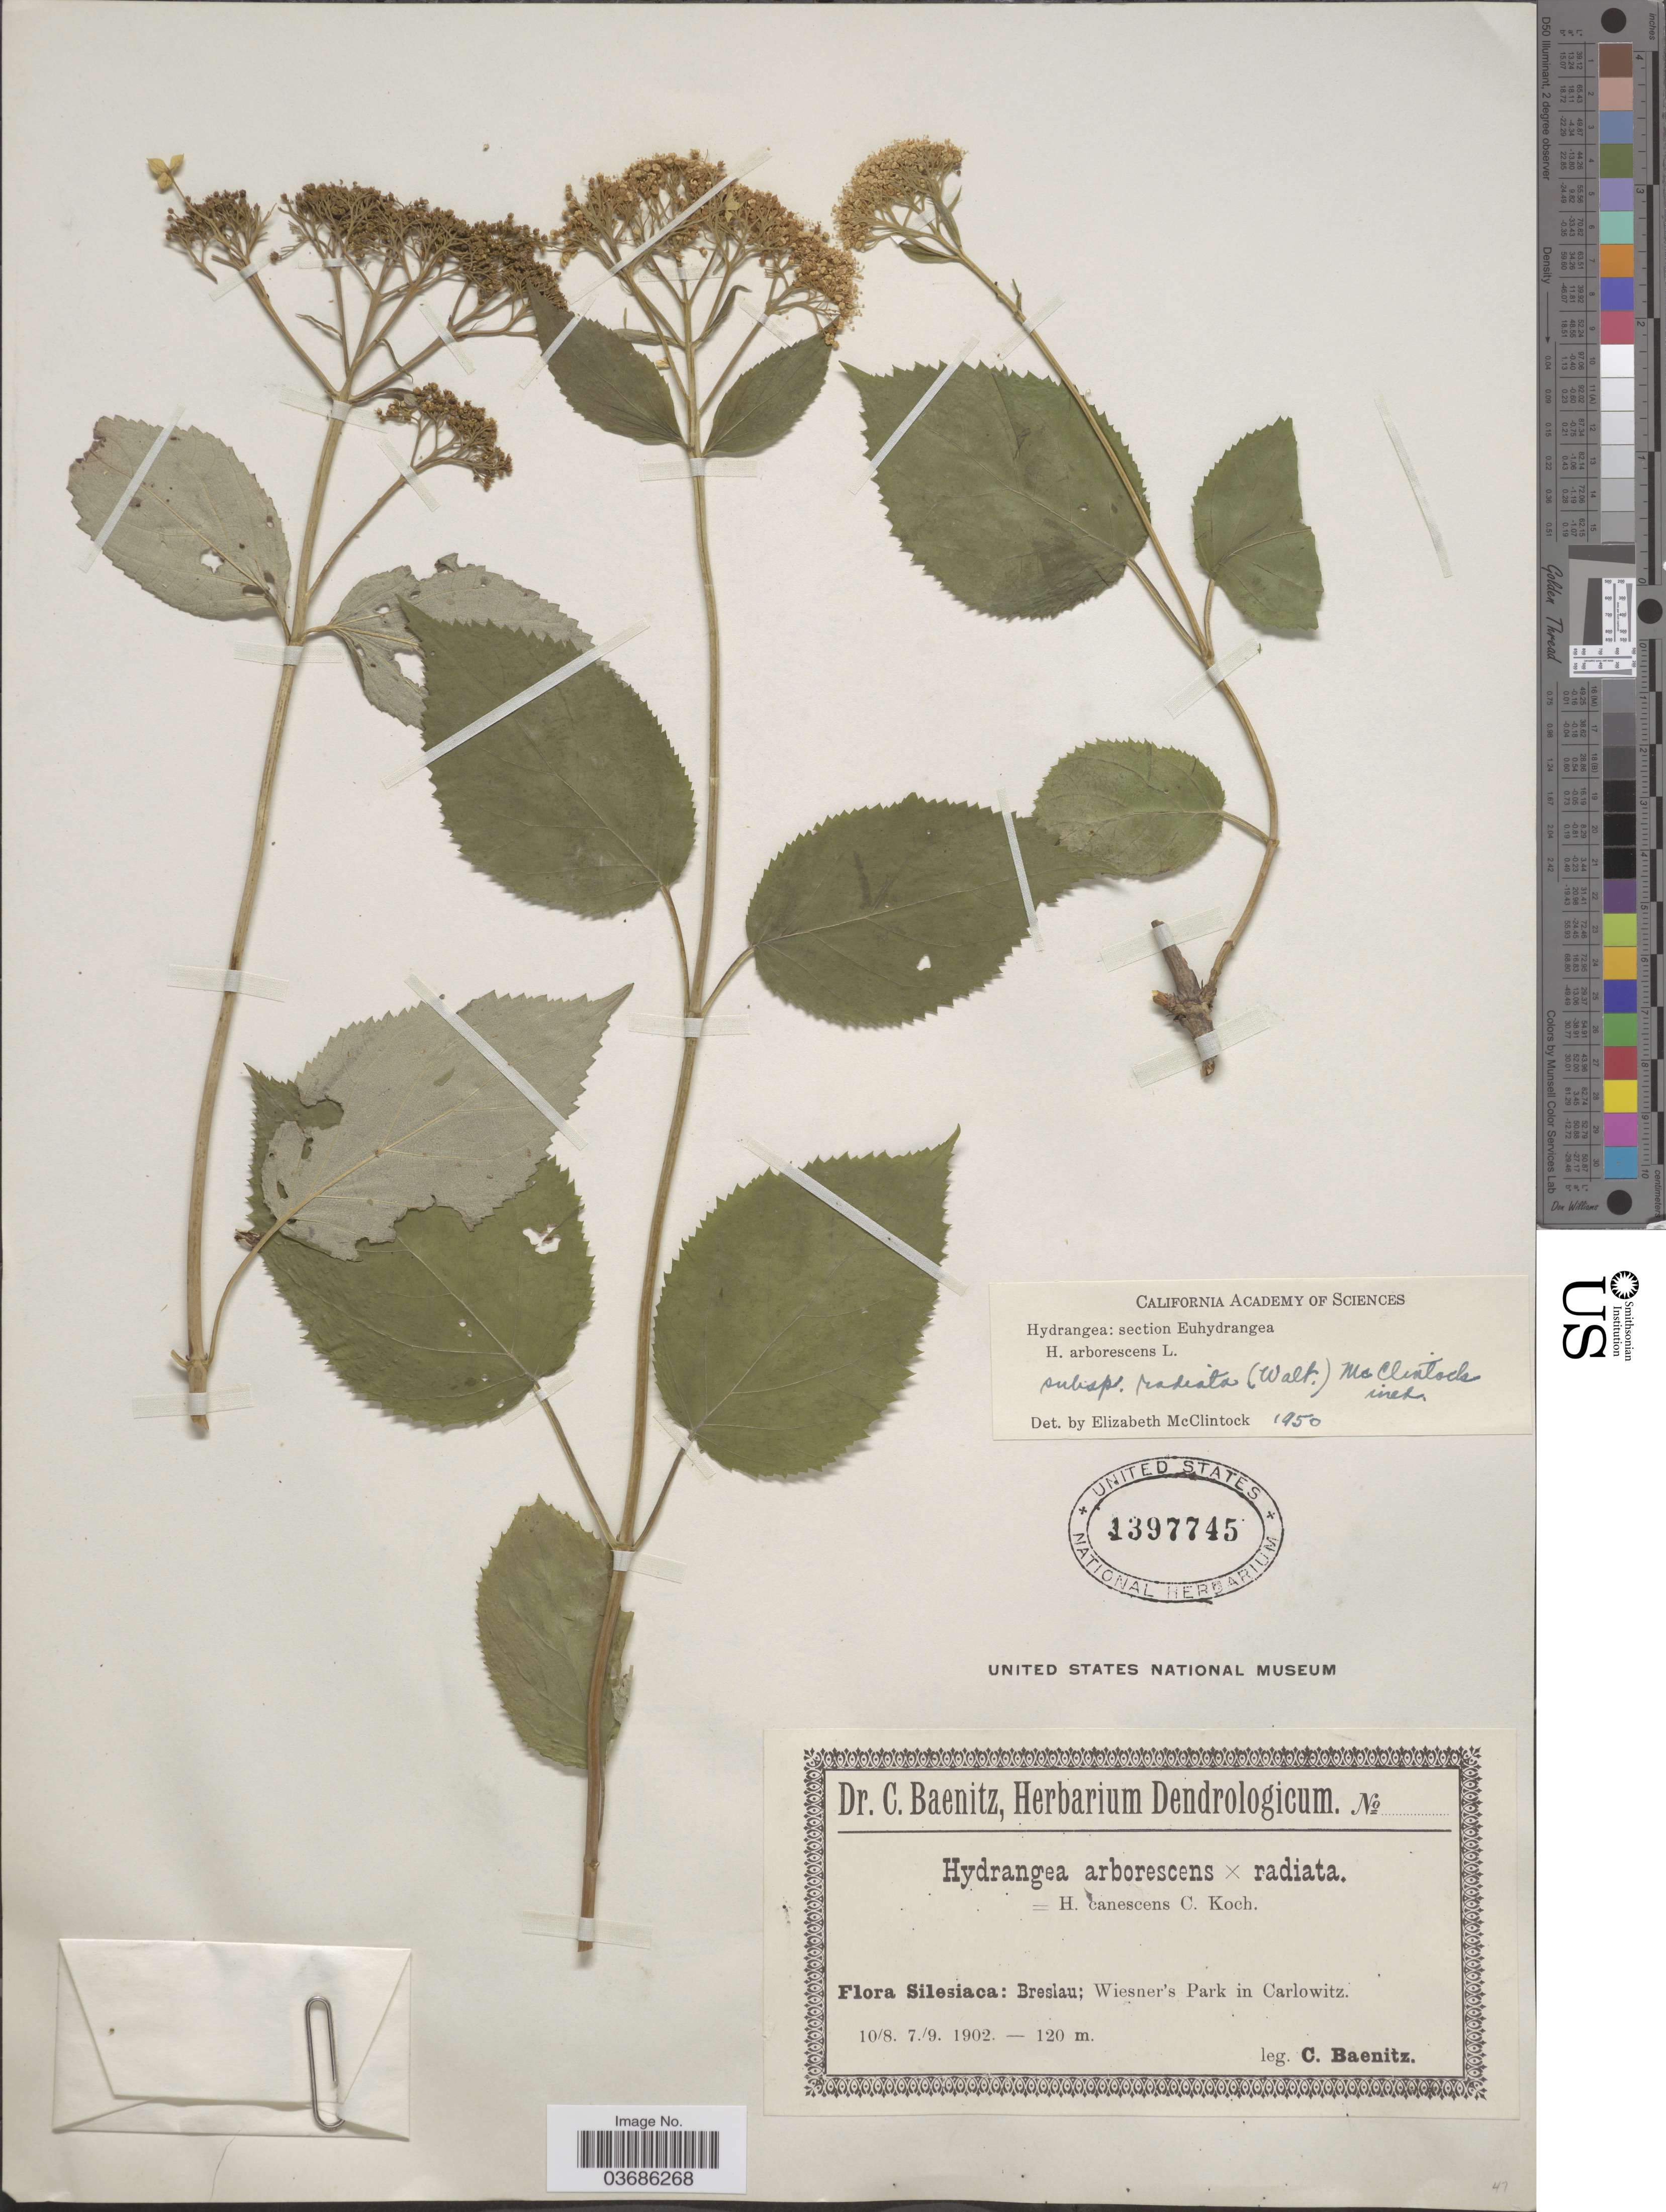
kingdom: Plantae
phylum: Tracheophyta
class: Magnoliopsida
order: Cornales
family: Hydrangeaceae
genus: Hydrangea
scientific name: Hydrangea arborescens subsp. radiata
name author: (Walter) E. M. McClint.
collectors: C. G. Baenitz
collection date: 1902-08-10/1902-09-07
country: Czechia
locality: Silesiaca: Breslau; Wiesner's Park in Carlowitz.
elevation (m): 120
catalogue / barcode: US 1397745